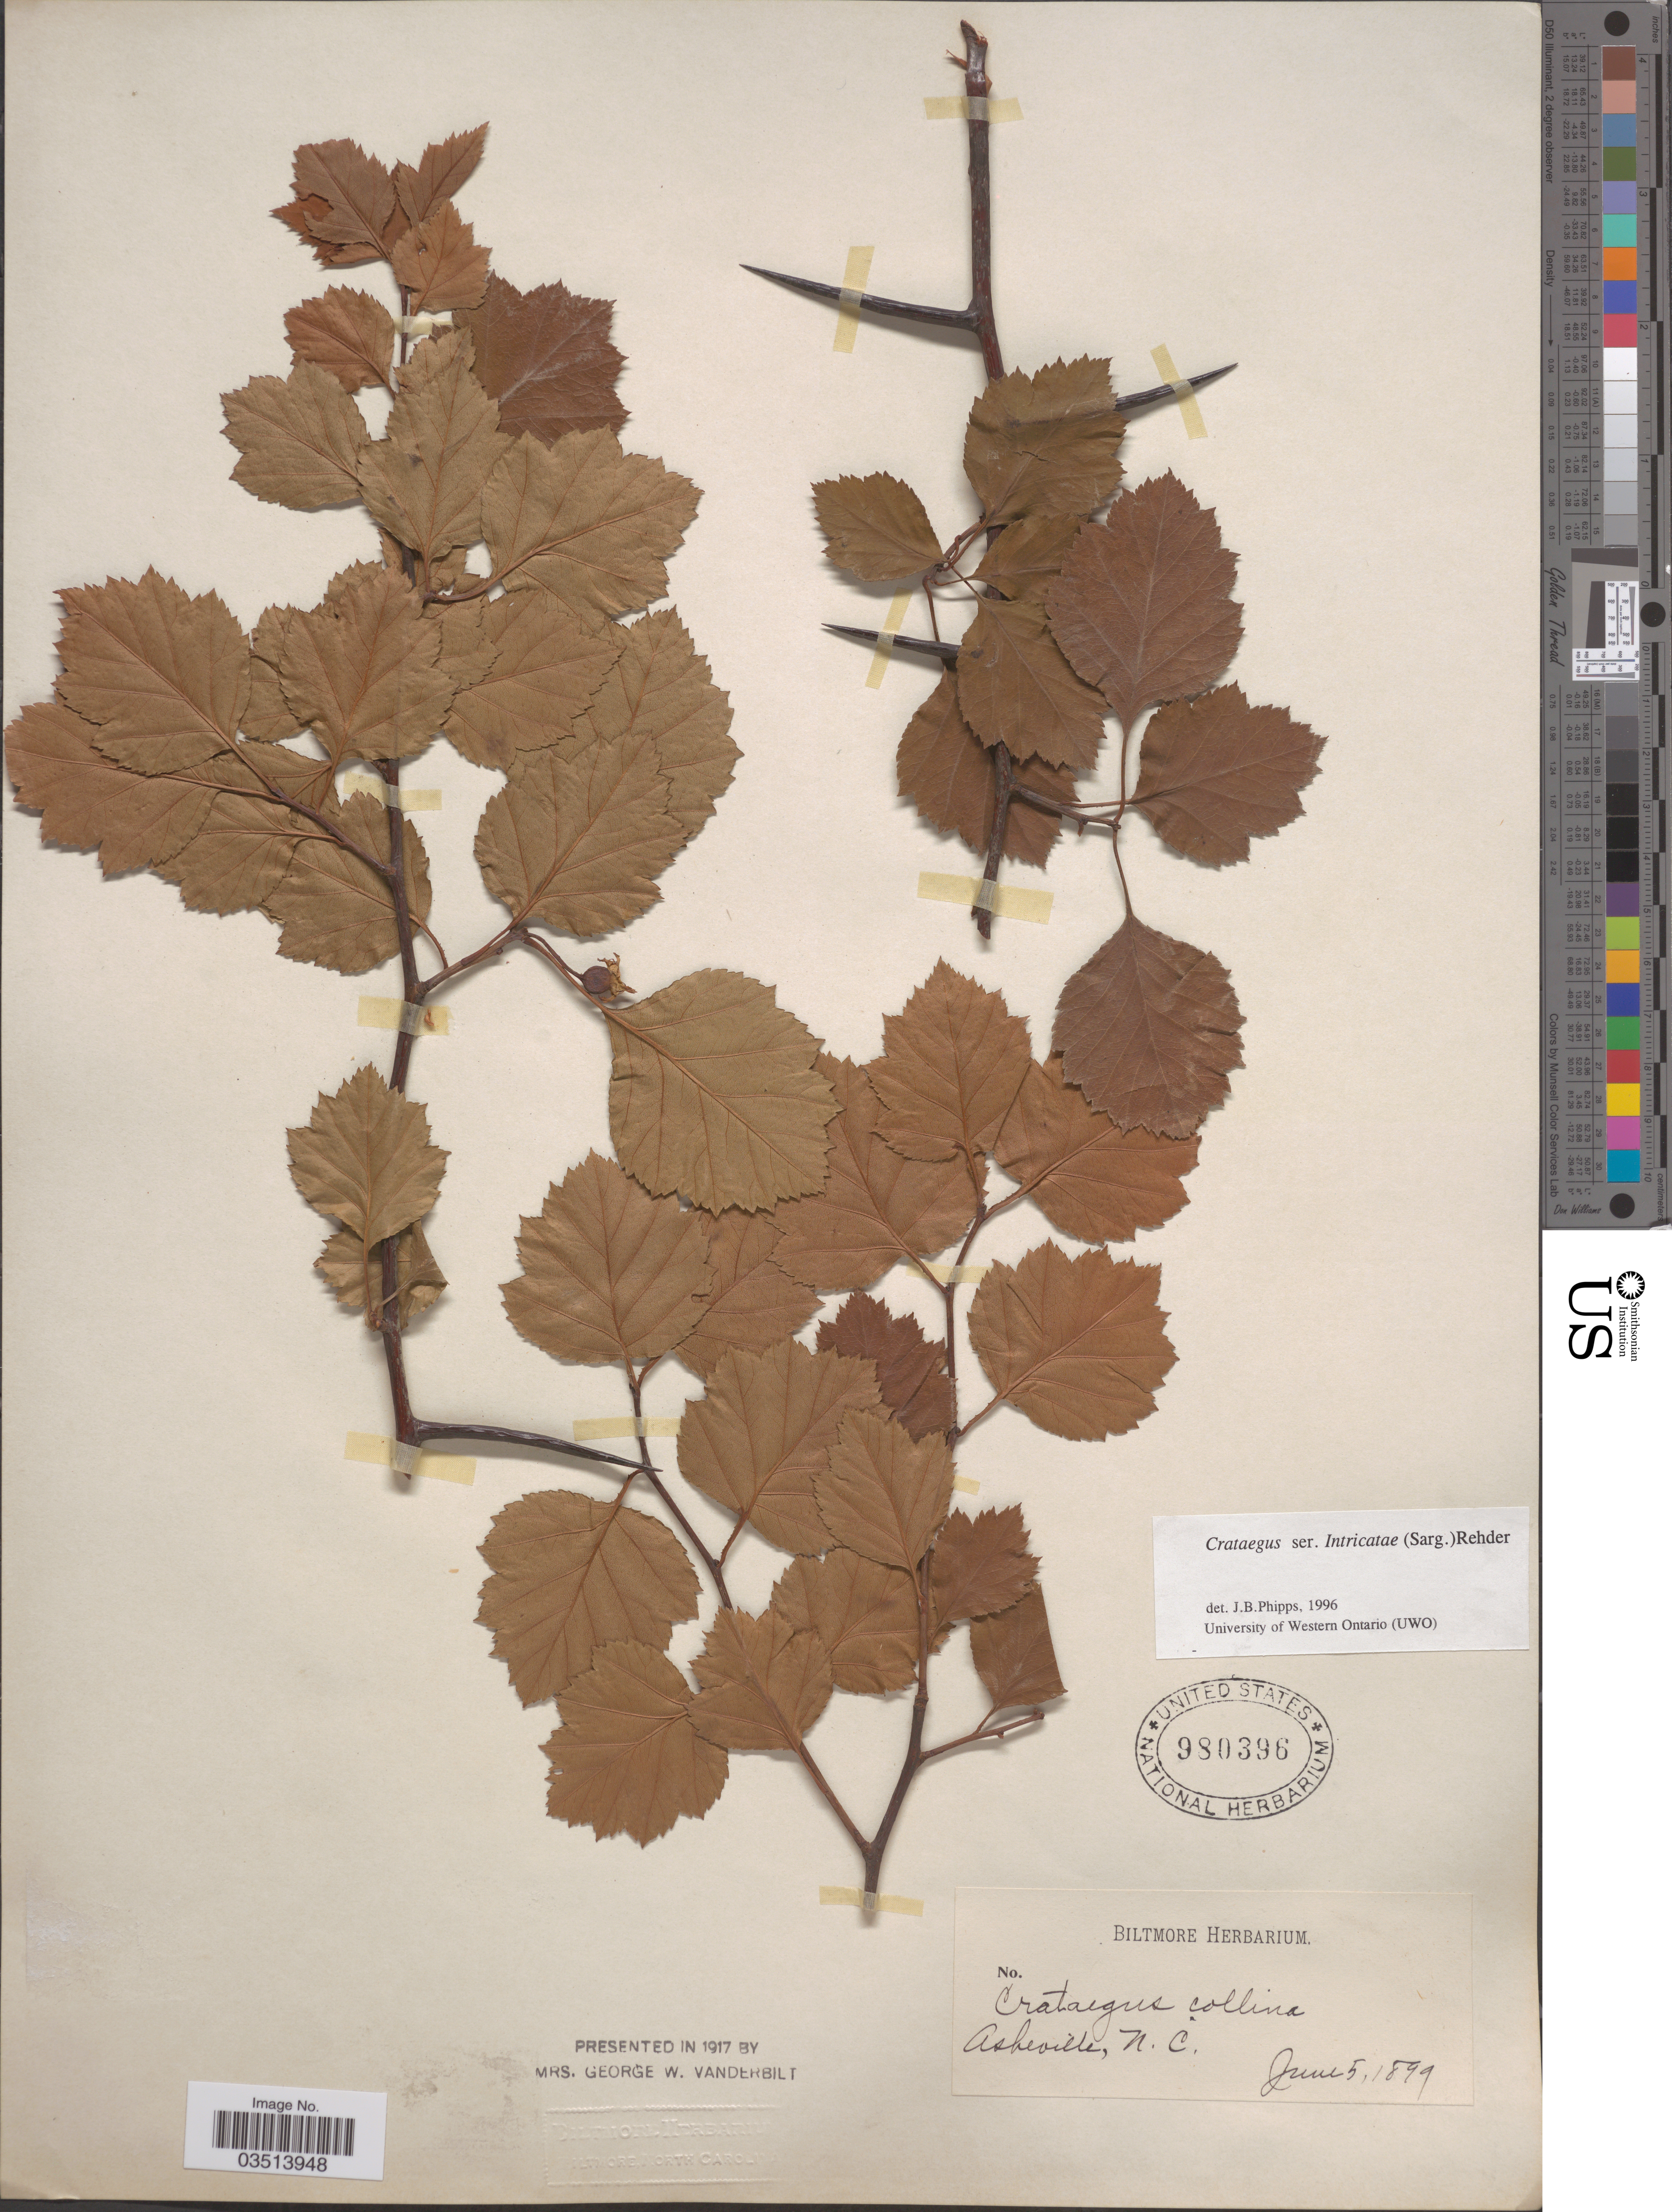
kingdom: Plantae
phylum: Tracheophyta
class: Magnoliopsida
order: Rosales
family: Rosaceae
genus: Crataegus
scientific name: Crataegus collina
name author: Chapm.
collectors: ex herb. Biltmore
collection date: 1899-06-05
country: United States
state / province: North Carolina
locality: Asheville.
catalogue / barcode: US 980396